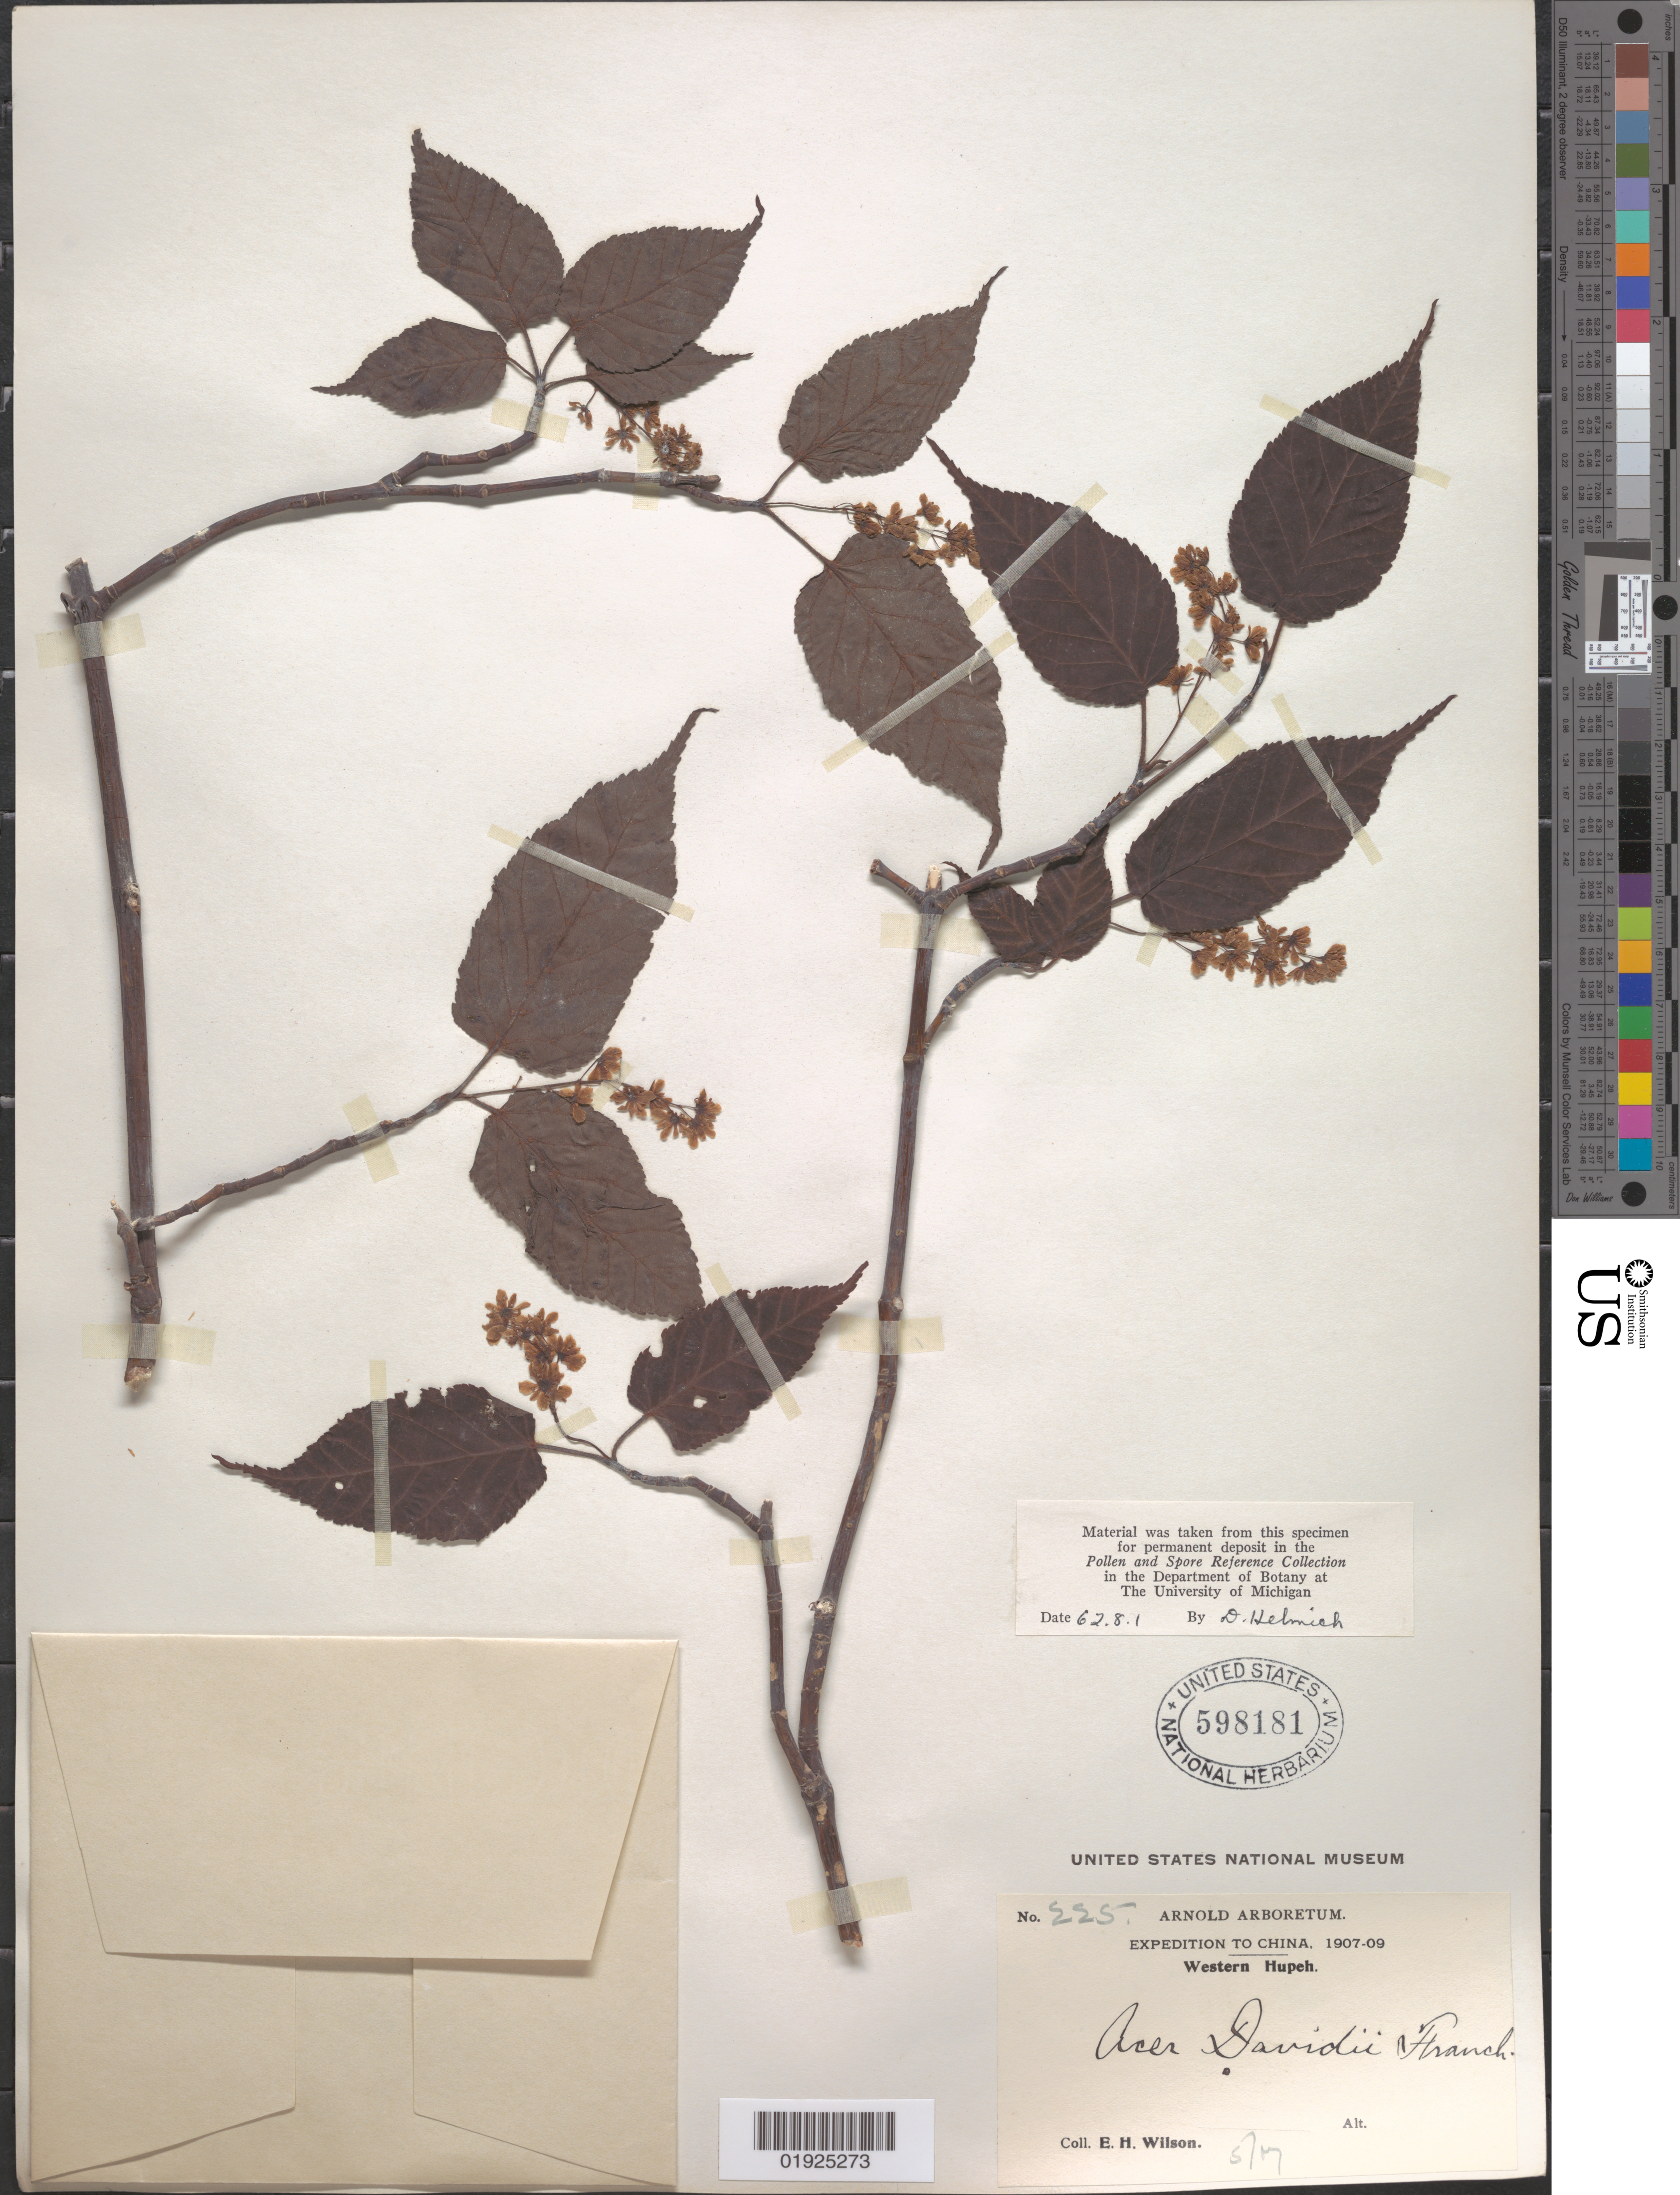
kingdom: Plantae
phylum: Tracheophyta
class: Magnoliopsida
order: Sapindales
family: Sapindaceae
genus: Acer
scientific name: Acer sikkimense subsp. davidii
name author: (Franch.) Wesm.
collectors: E. H. Wilson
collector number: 225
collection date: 1907-05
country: China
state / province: Hubei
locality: Western Hupeh [Hubei]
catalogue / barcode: US 598181